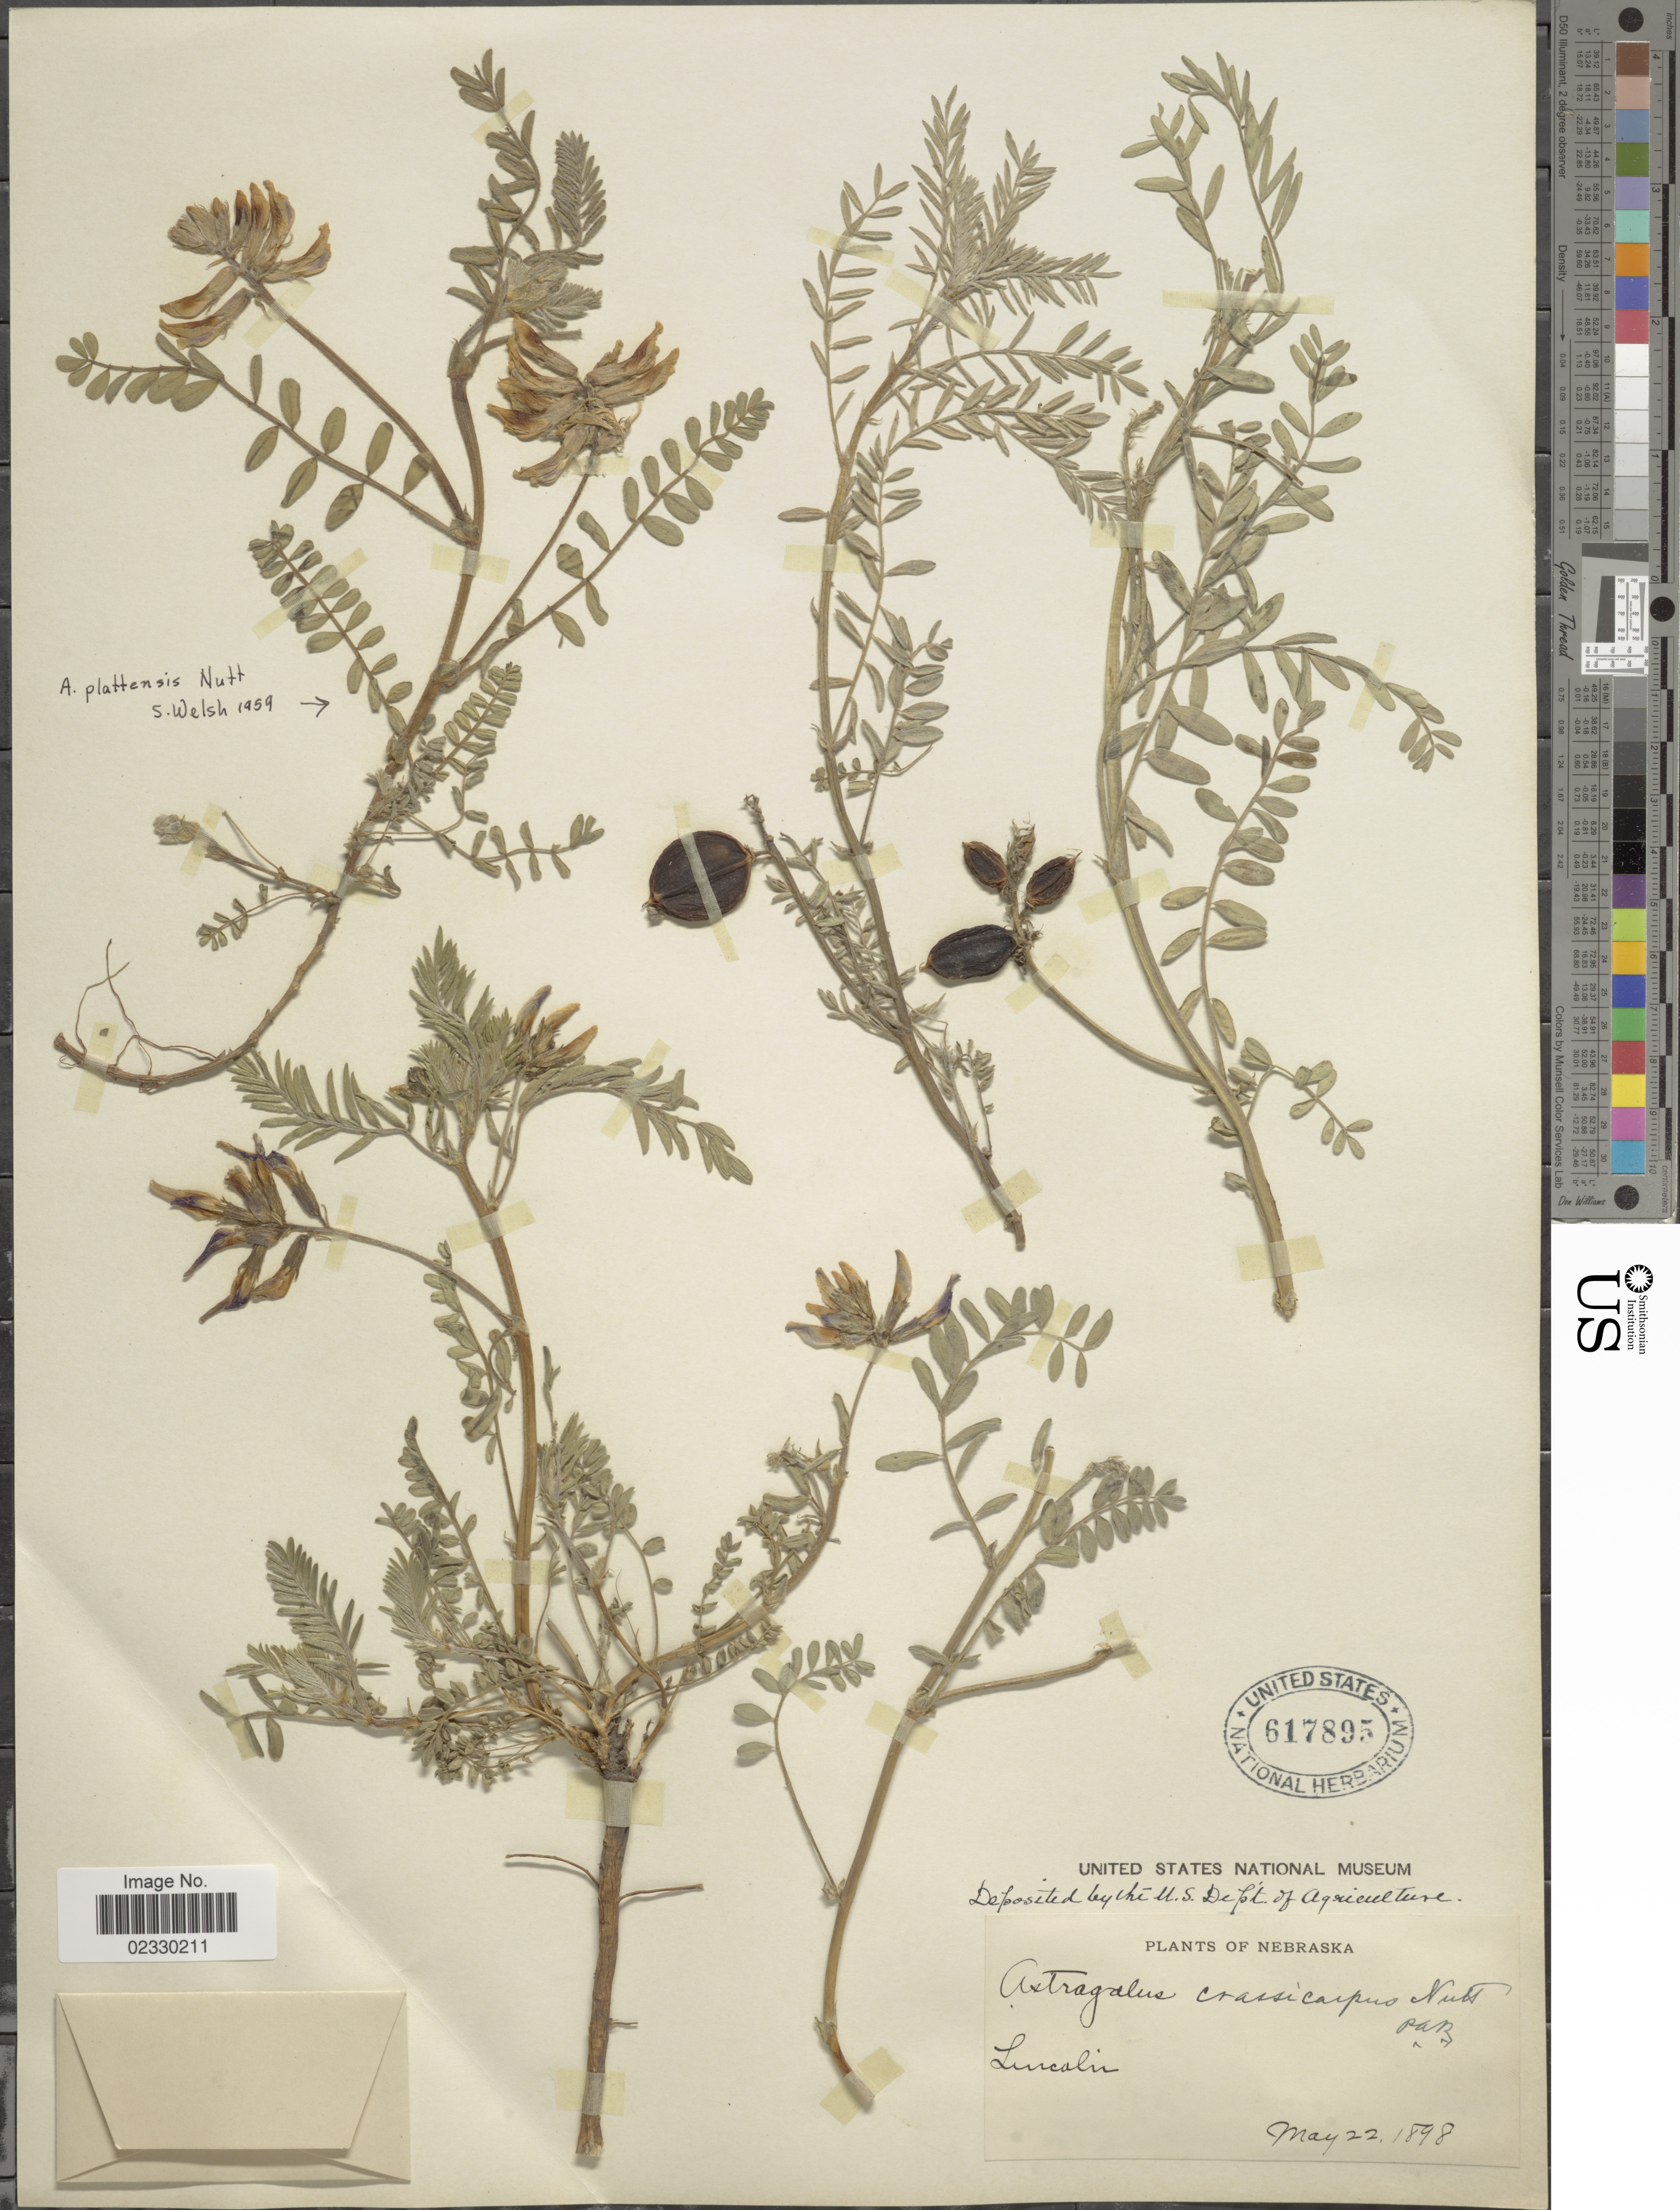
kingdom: Plantae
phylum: Tracheophyta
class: Magnoliopsida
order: Fabales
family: Fabaceae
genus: Astragalus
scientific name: Astragalus crassicarpus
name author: Nutt.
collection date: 1898-05-22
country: United States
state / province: Nebraska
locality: Lincoln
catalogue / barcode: US 617895